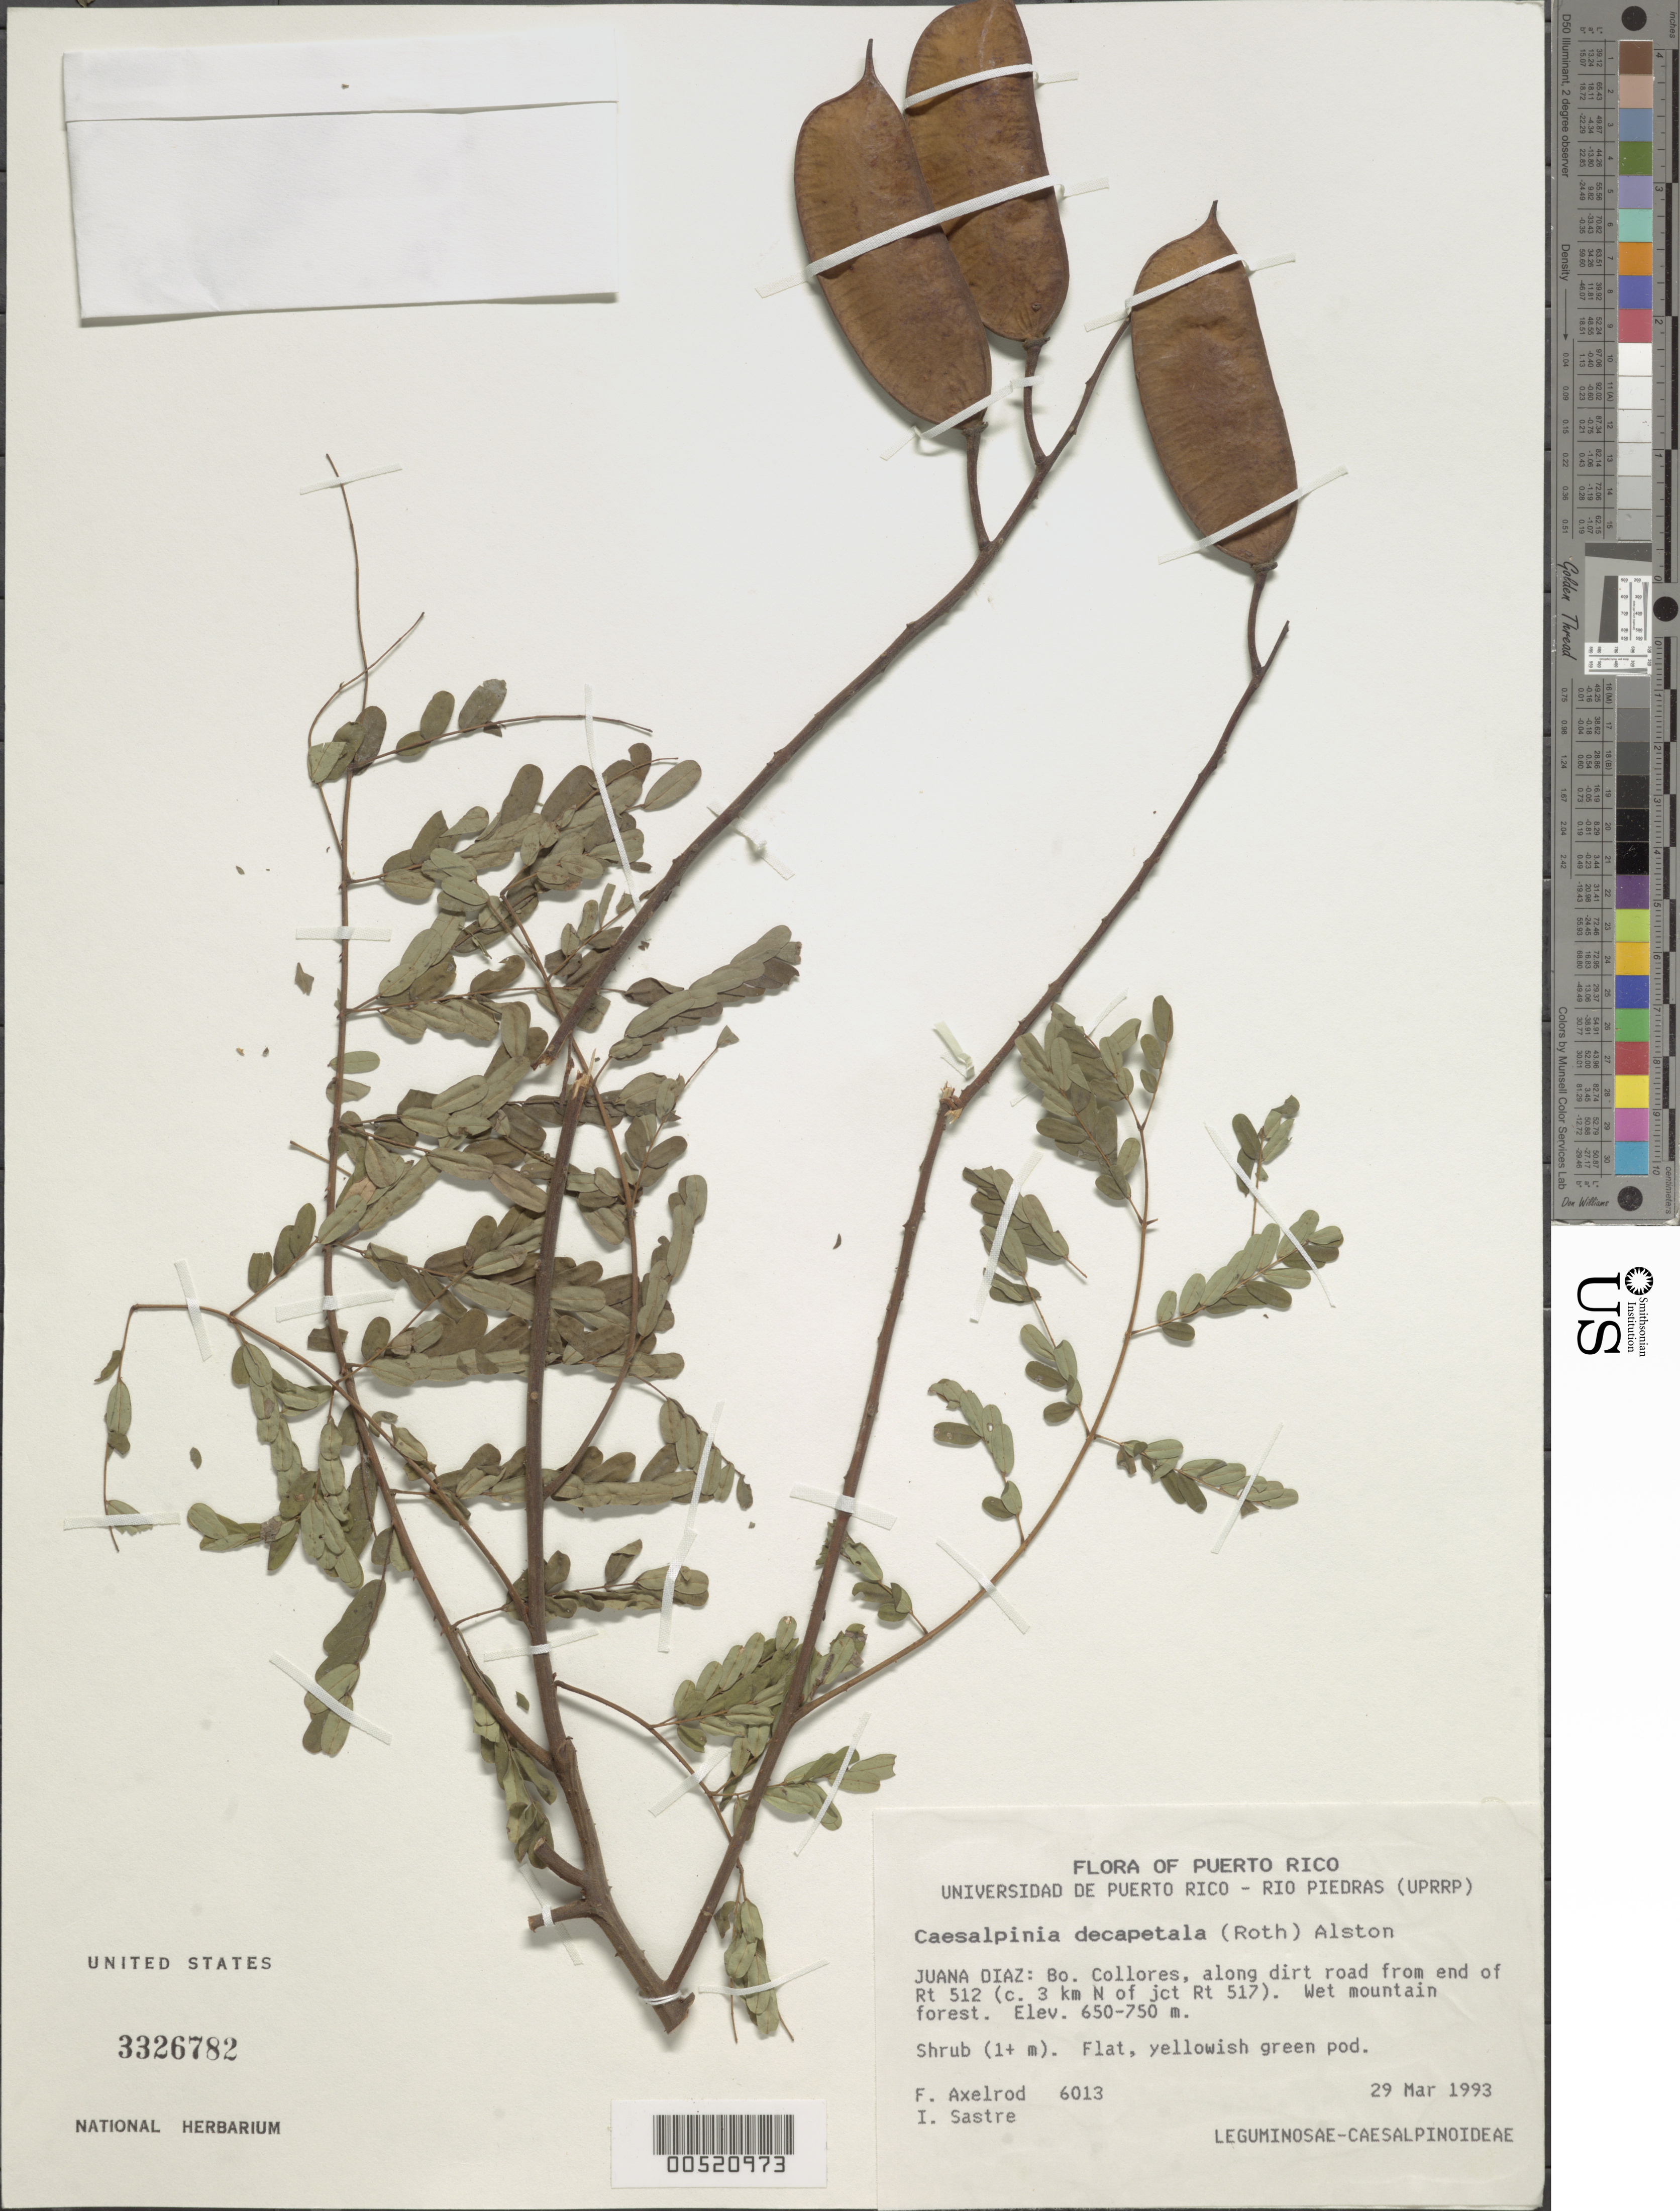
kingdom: Plantae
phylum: Tracheophyta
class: Magnoliopsida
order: Fabales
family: Fabaceae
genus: Biancaea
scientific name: Biancaea decapetala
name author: (Roth) O. Deg.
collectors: F. S. Axelrod & I. Sastre-de Jesús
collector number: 6013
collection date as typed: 29 Mar 1993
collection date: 1993-03-29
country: Puerto Rico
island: Greater Antilles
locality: Juana Diaz: Bo. Collores, along dirt road from end of Rt. 512 (ca. 3 km N of jct Rt. 517).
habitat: Wet mountain forest.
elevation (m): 650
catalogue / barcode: US 3326782